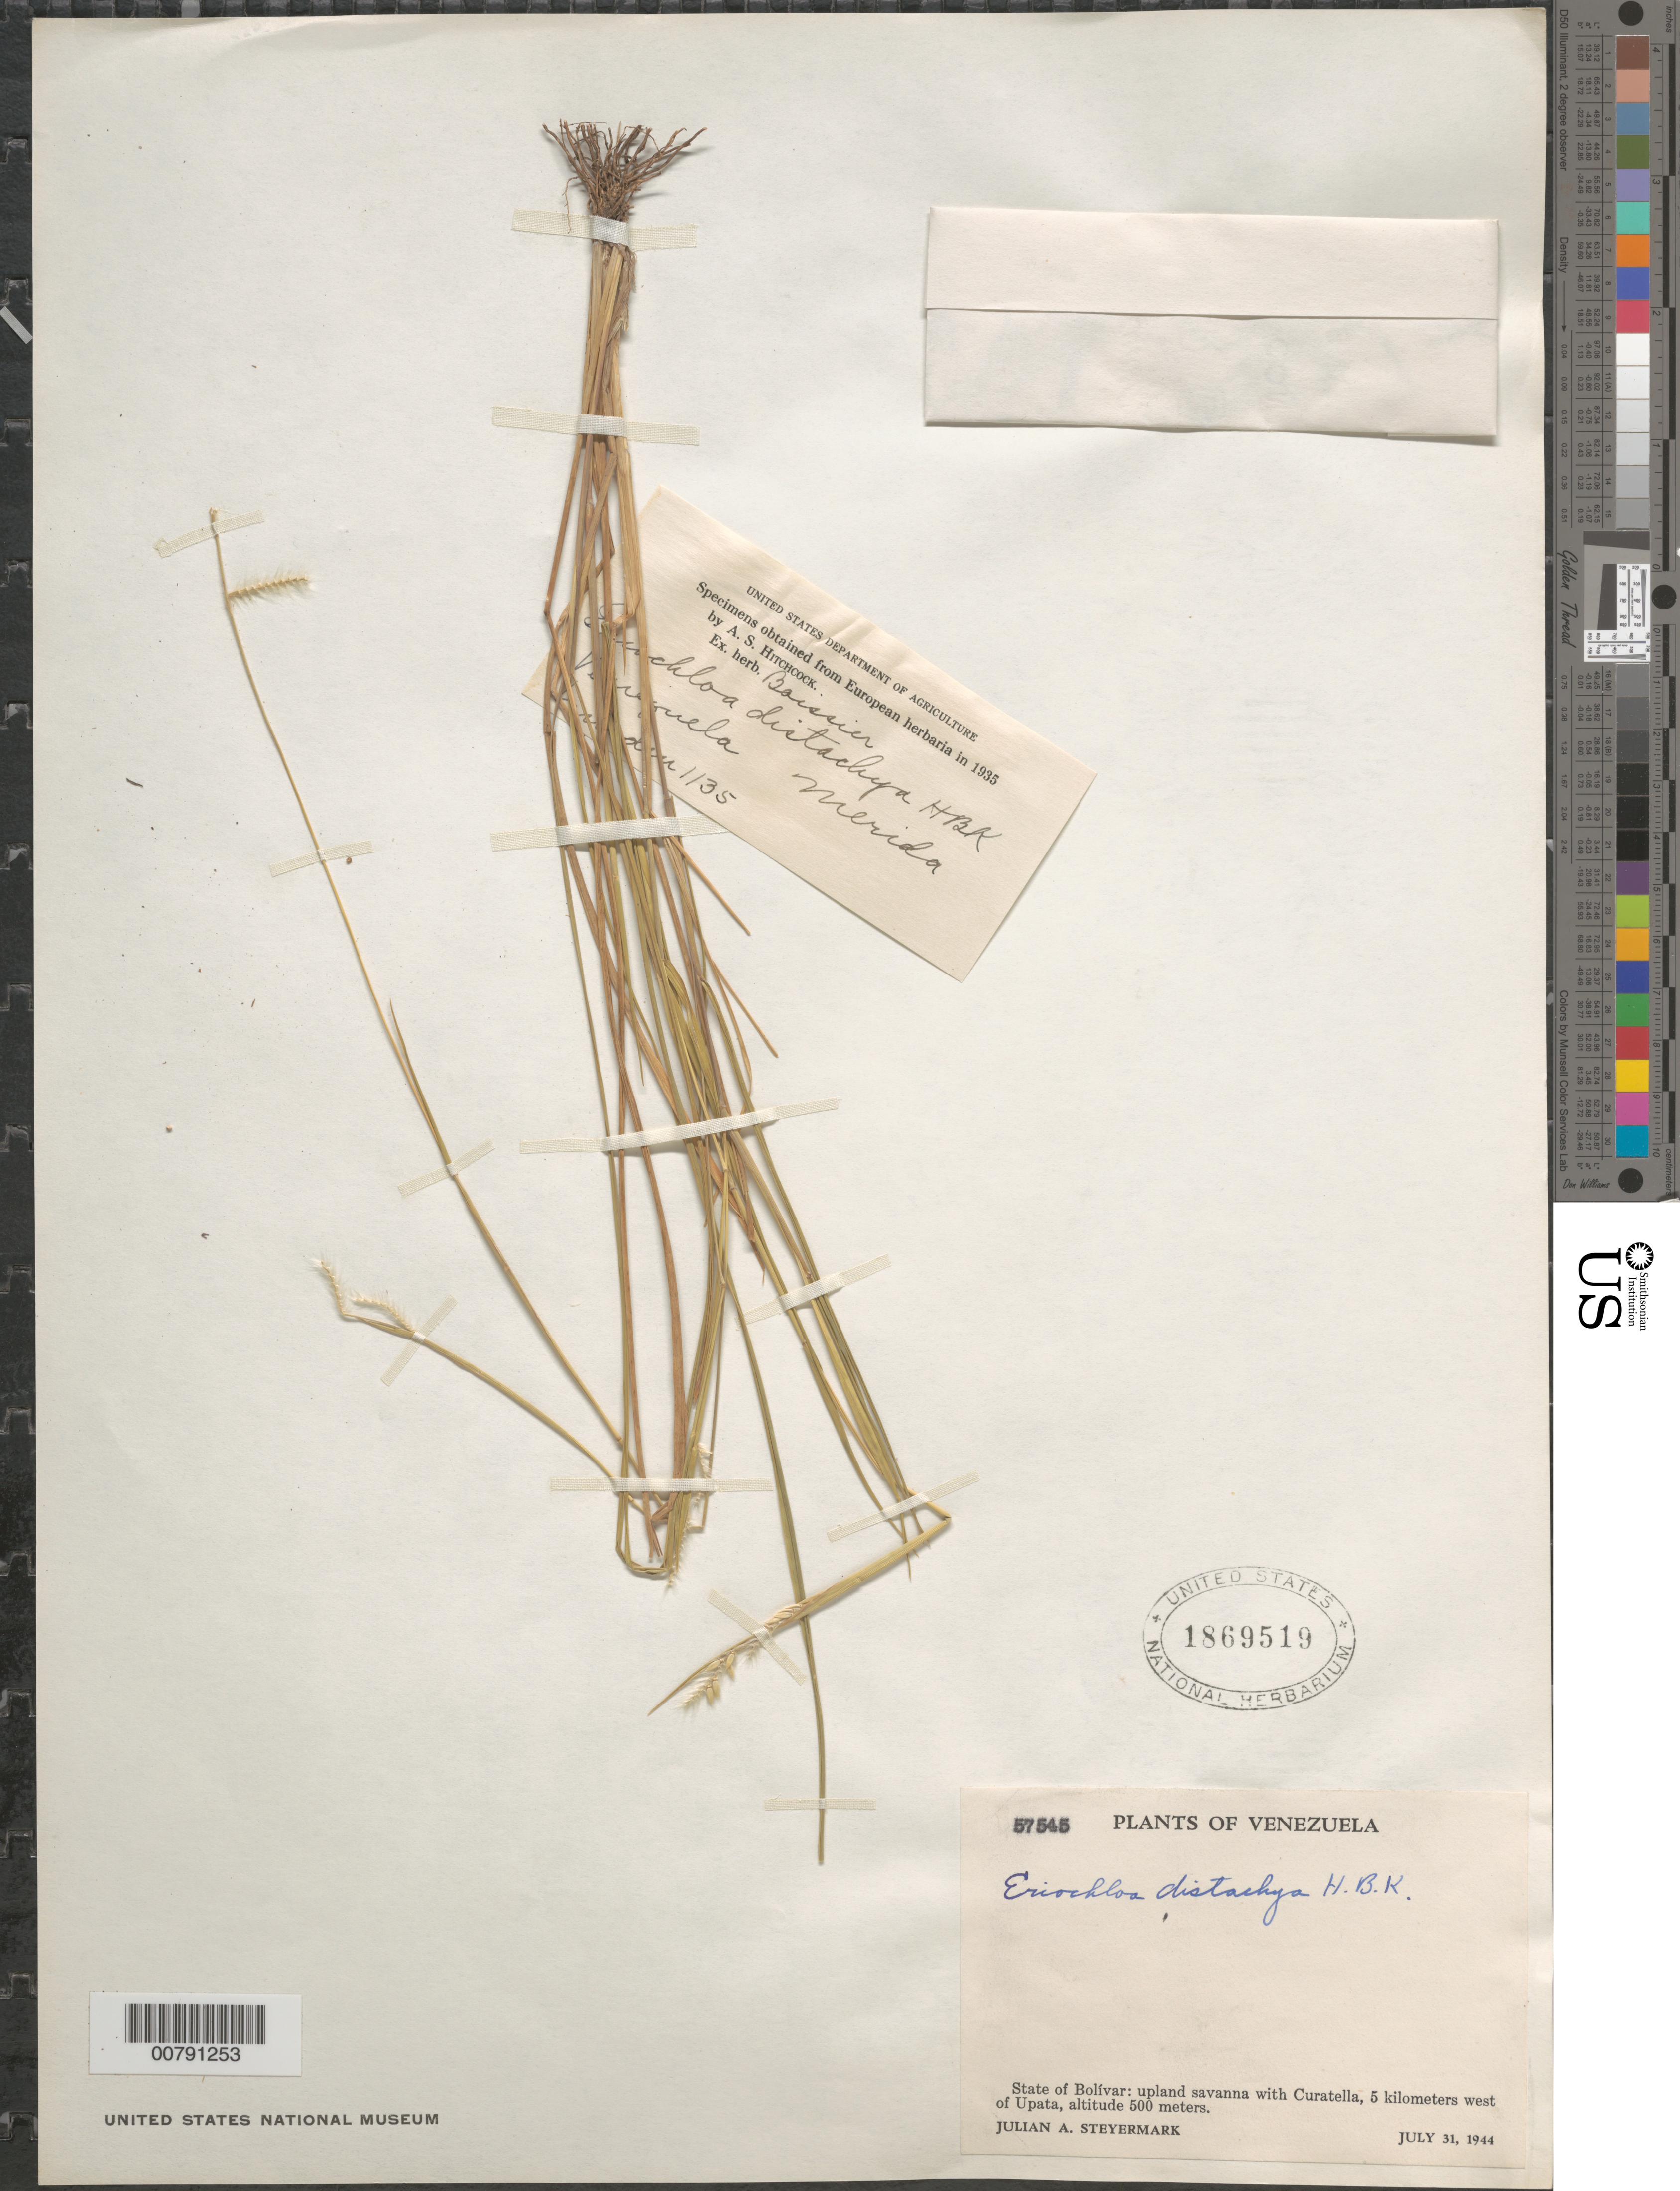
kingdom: Plantae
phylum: Tracheophyta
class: Liliopsida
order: Poales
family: Poaceae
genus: Eriochloa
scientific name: Eriochloa distachya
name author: Kunth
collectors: J. Steyermark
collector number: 57545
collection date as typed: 31-Jul-44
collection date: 1944-07-31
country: Venezuela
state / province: Bolívar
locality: Upata, 5 km W of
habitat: Upland savanna with Curatella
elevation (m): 500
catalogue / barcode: US 1869519